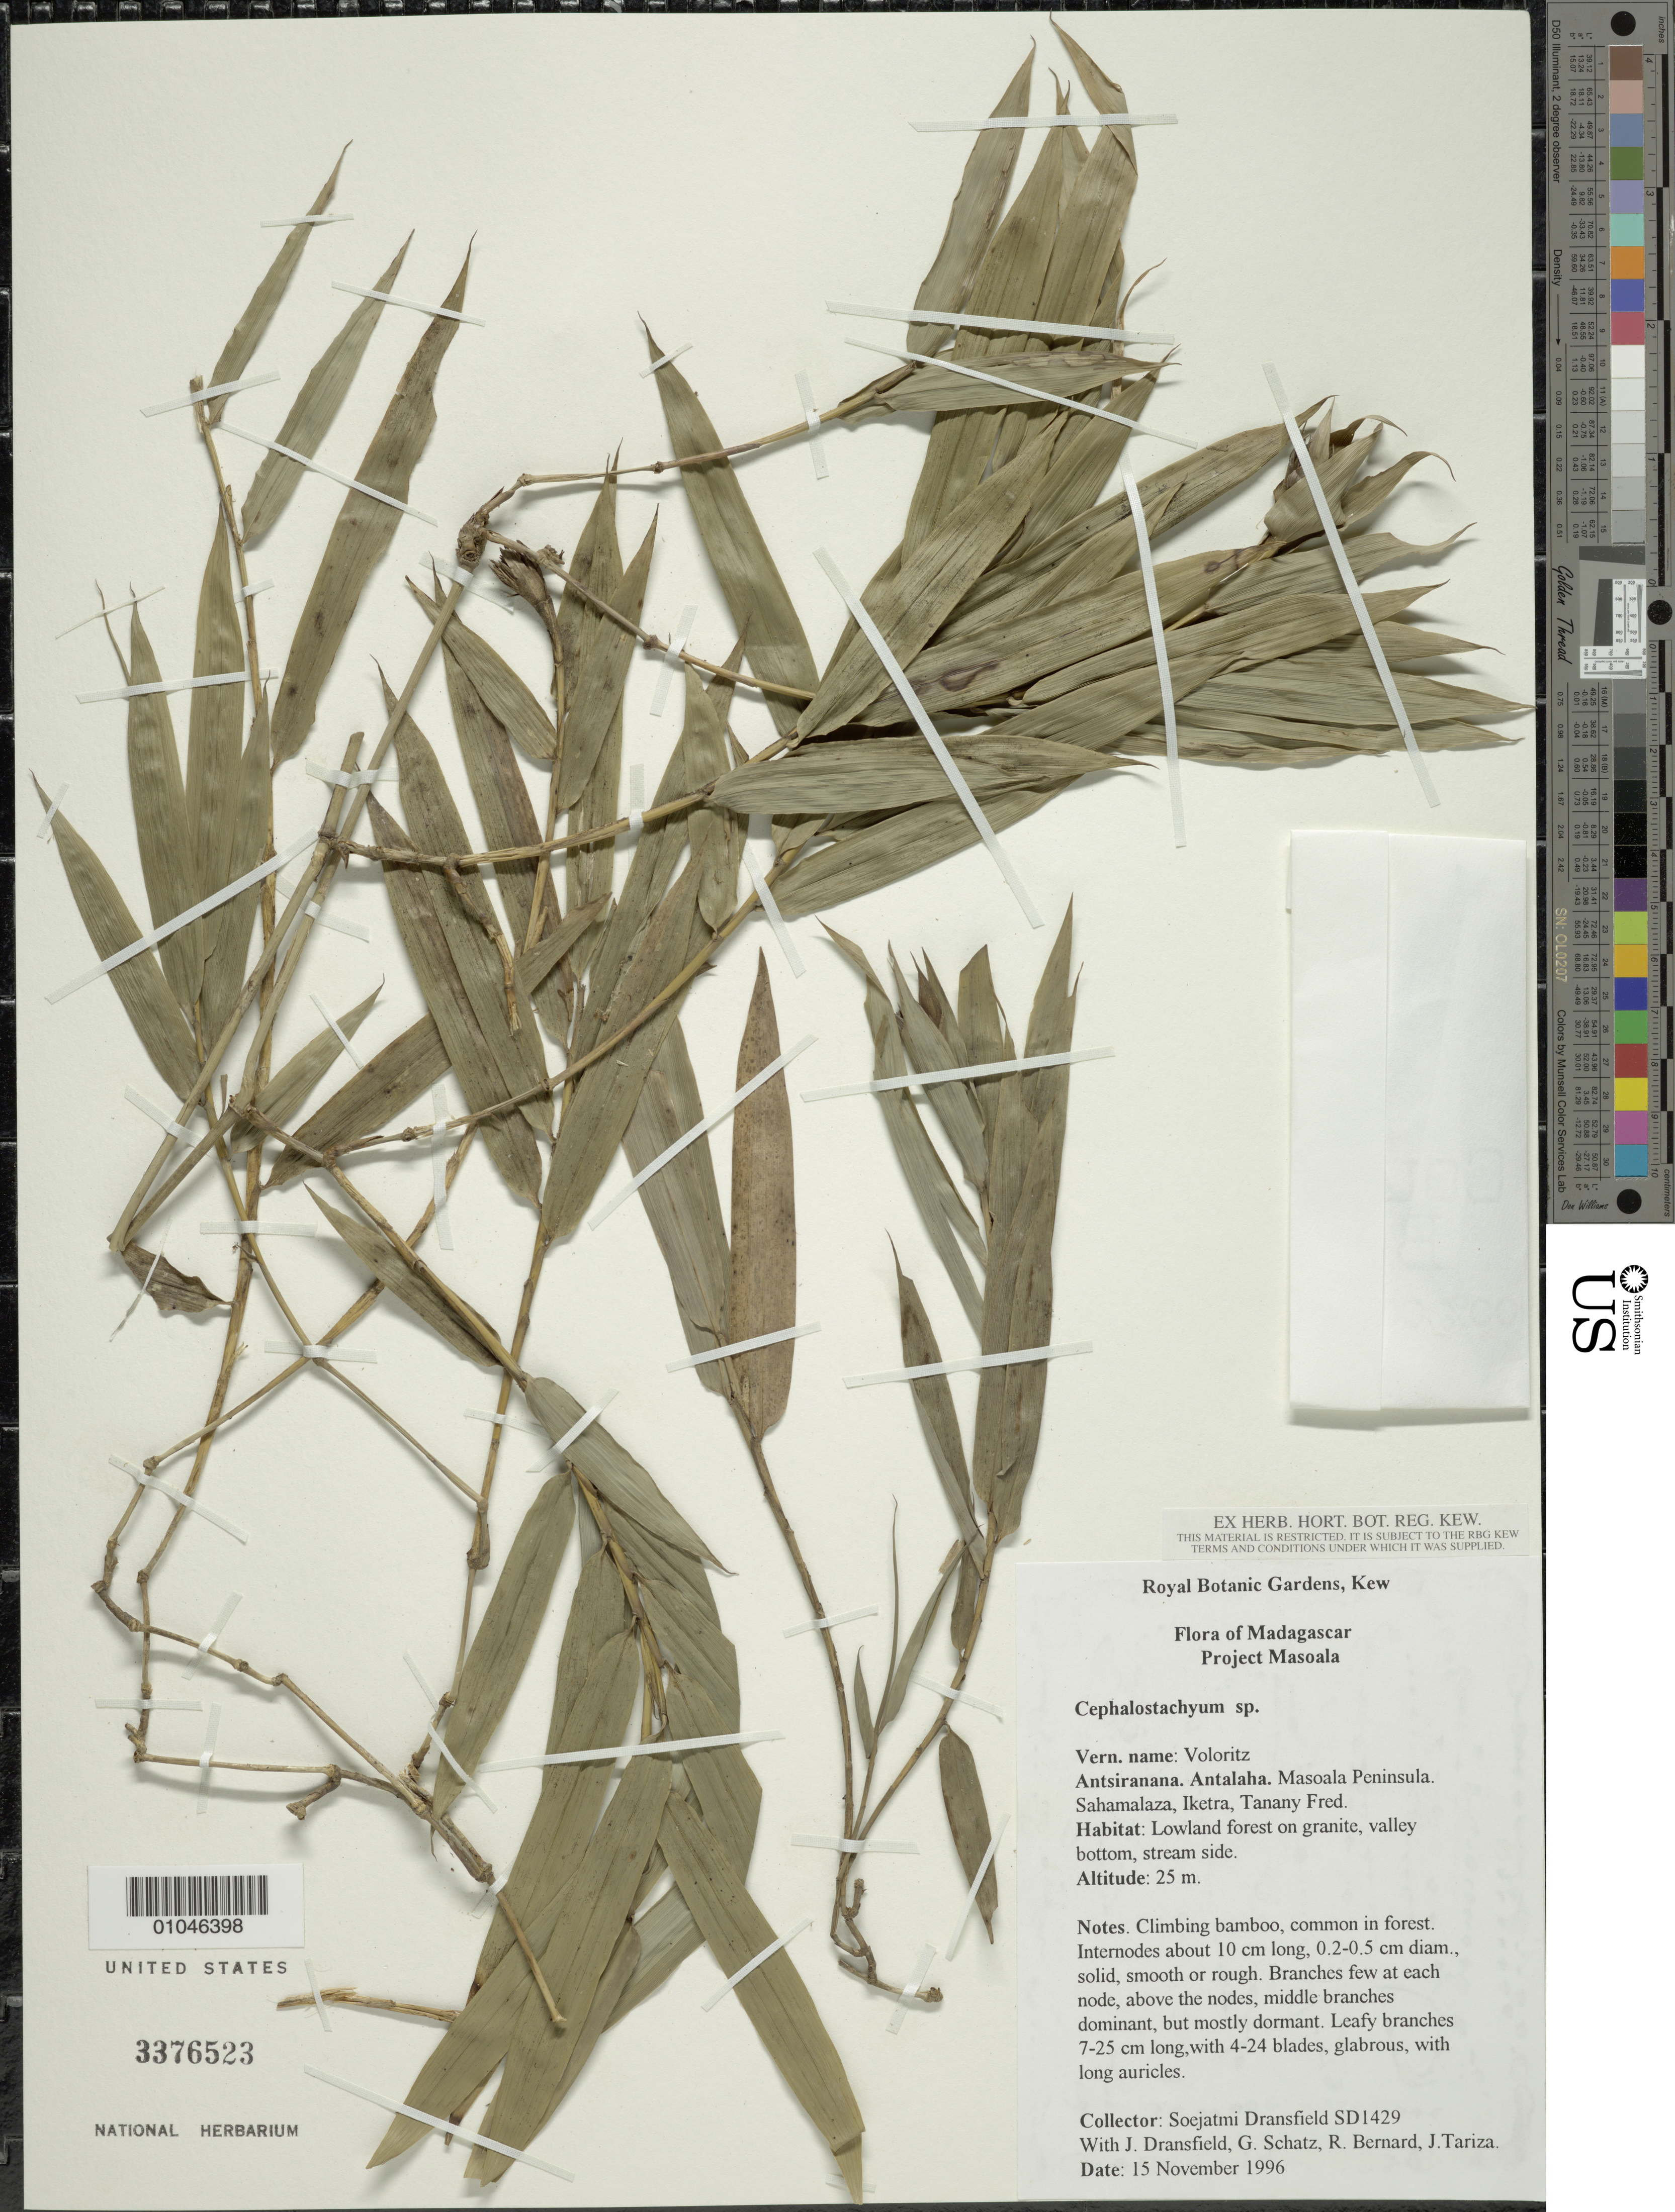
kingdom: Plantae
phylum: Tracheophyta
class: Liliopsida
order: Poales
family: Poaceae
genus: Cephalostachyum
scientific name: Cephalostachyum sp.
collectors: S. Dransfield, J. Dransfield, G. Schatz, R. Bernard & J. Tariza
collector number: SD 1429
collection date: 1996-11-15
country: Madagascar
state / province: Sava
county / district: Antalaha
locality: Tanany Fred, Iketra, Sahamalaza, Masoala Peninsula, Antalaha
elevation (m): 25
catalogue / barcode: US 3376523